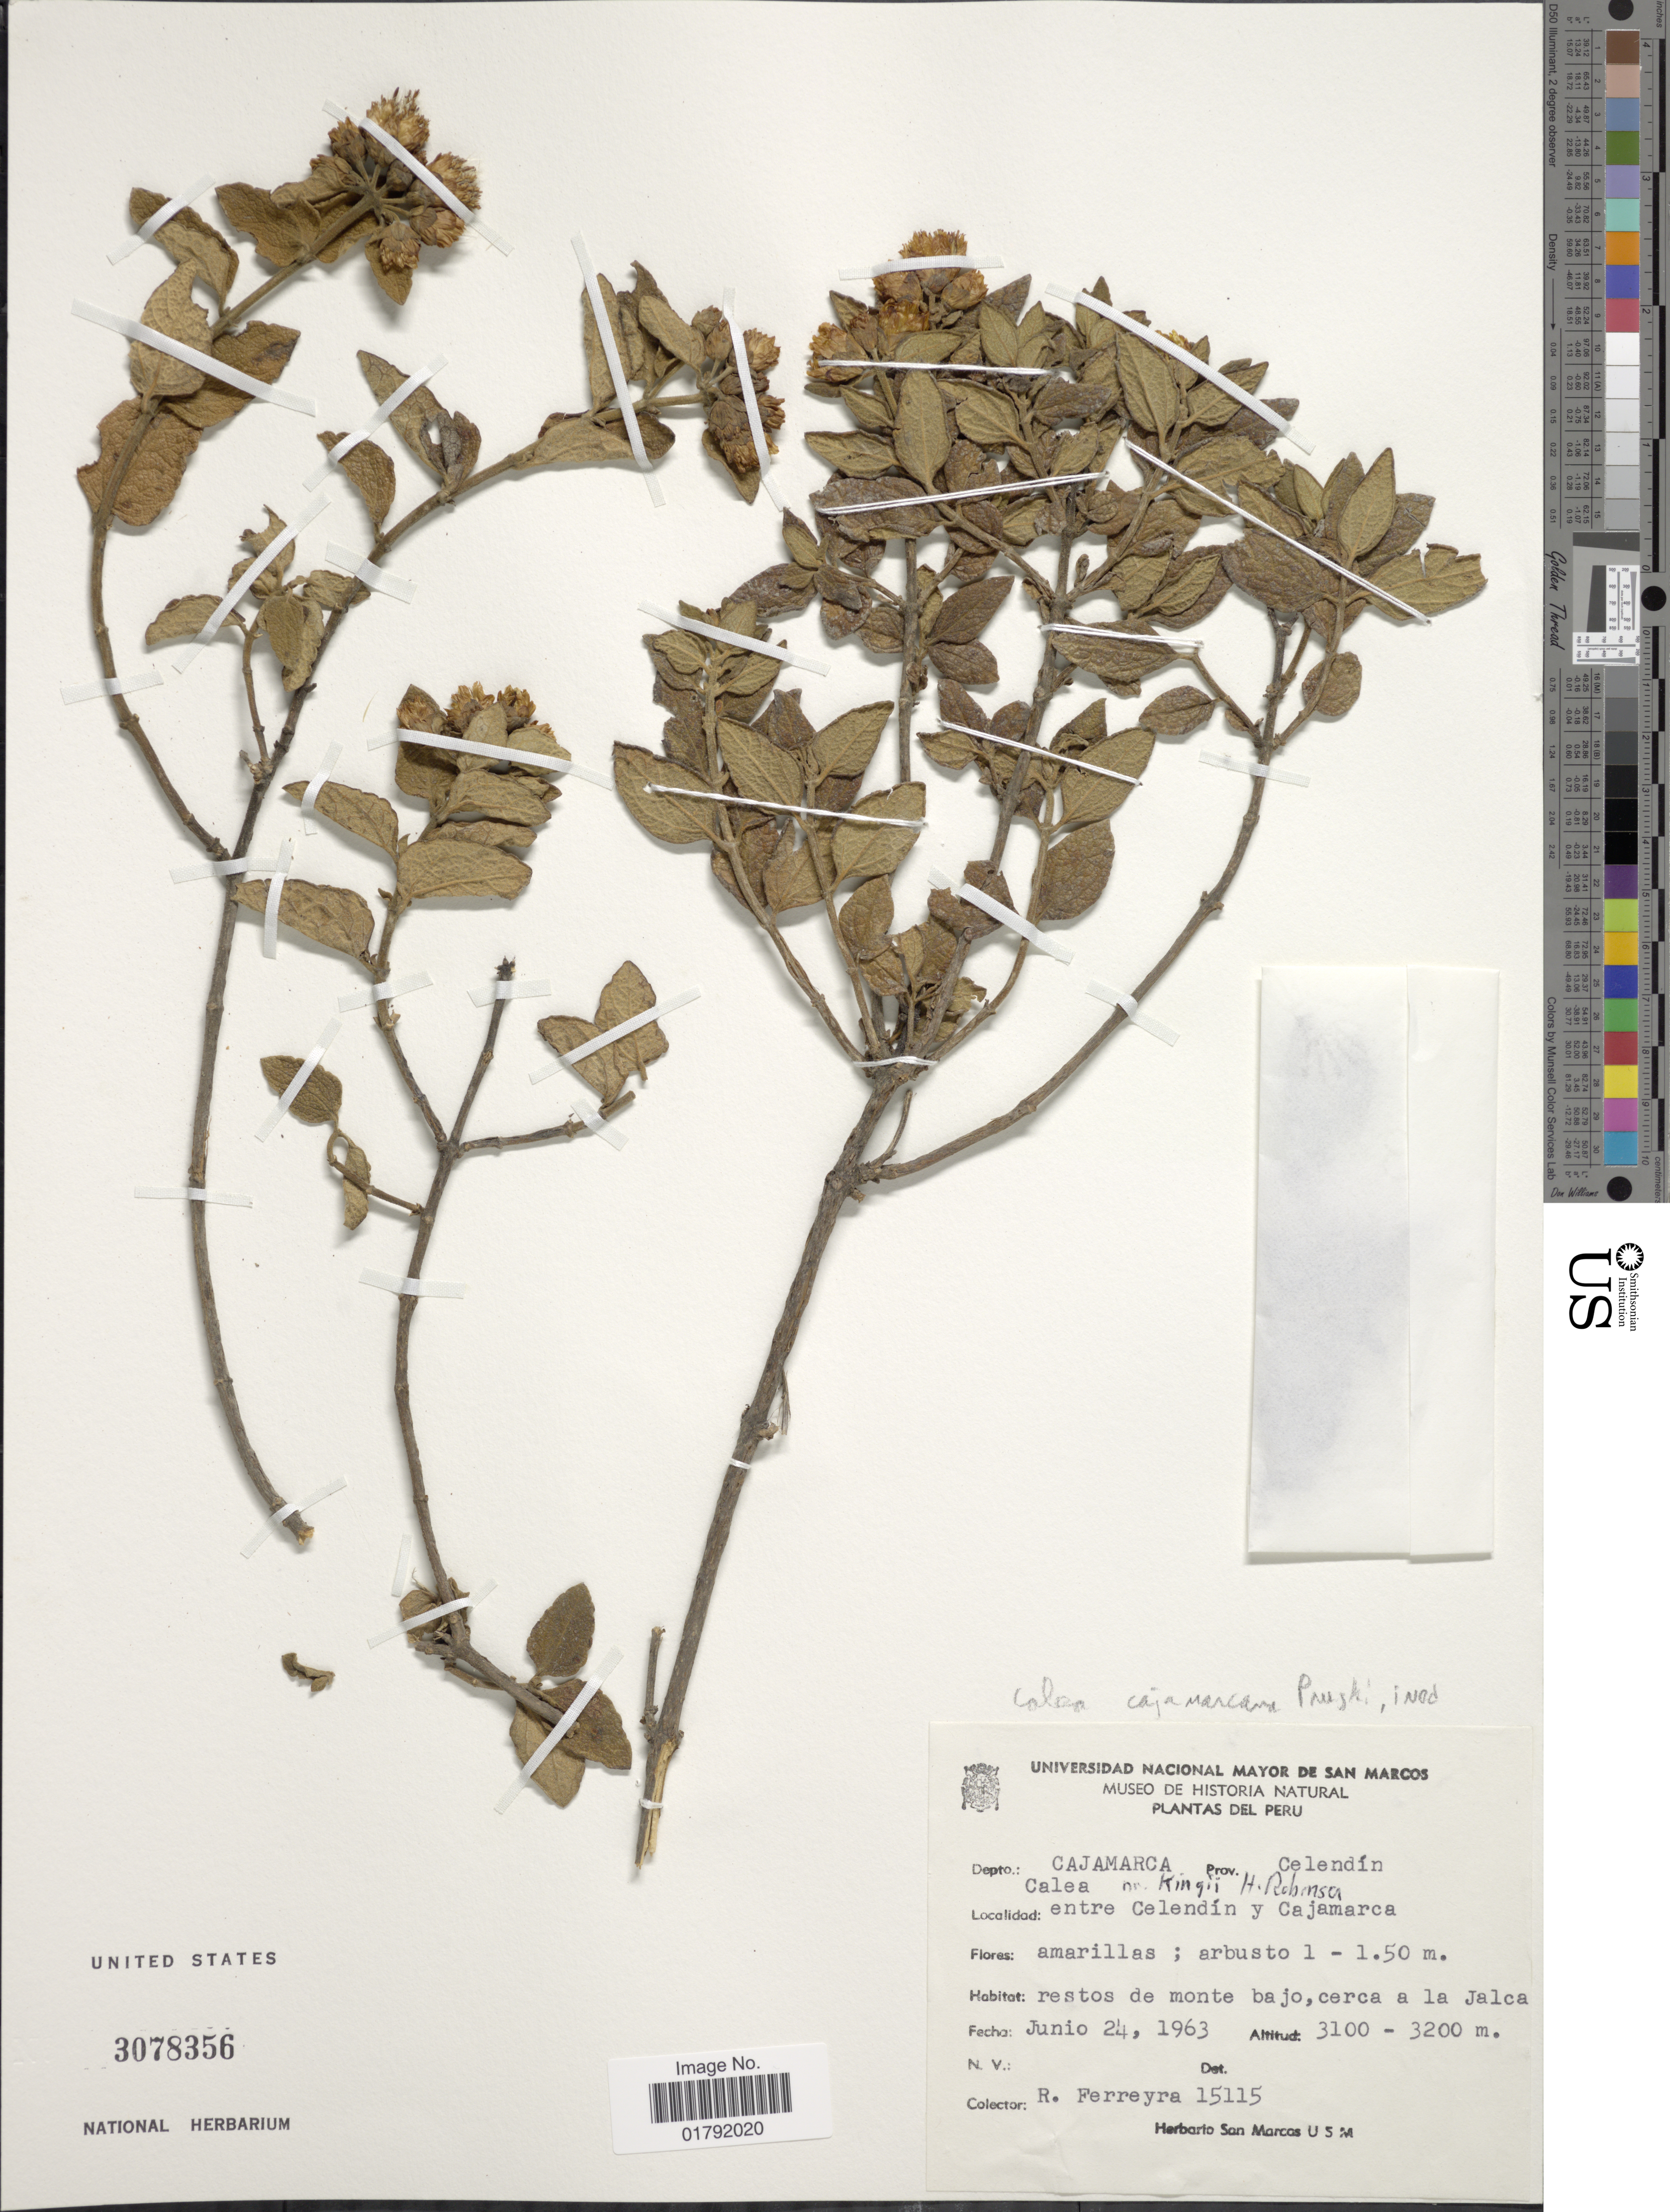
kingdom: Plantae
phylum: Tracheophyta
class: Magnoliopsida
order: Asterales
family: Asteraceae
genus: Calea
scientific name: Calea jelskii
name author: Hieron.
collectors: R. A. Ferreyra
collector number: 15115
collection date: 1963-06-24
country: Peru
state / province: Cajamarca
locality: Prov. Celendin, entre Celendin y Cajamarca, restos de monte bajo, cerca a la Jalca.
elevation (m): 3100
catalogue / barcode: US 3078356